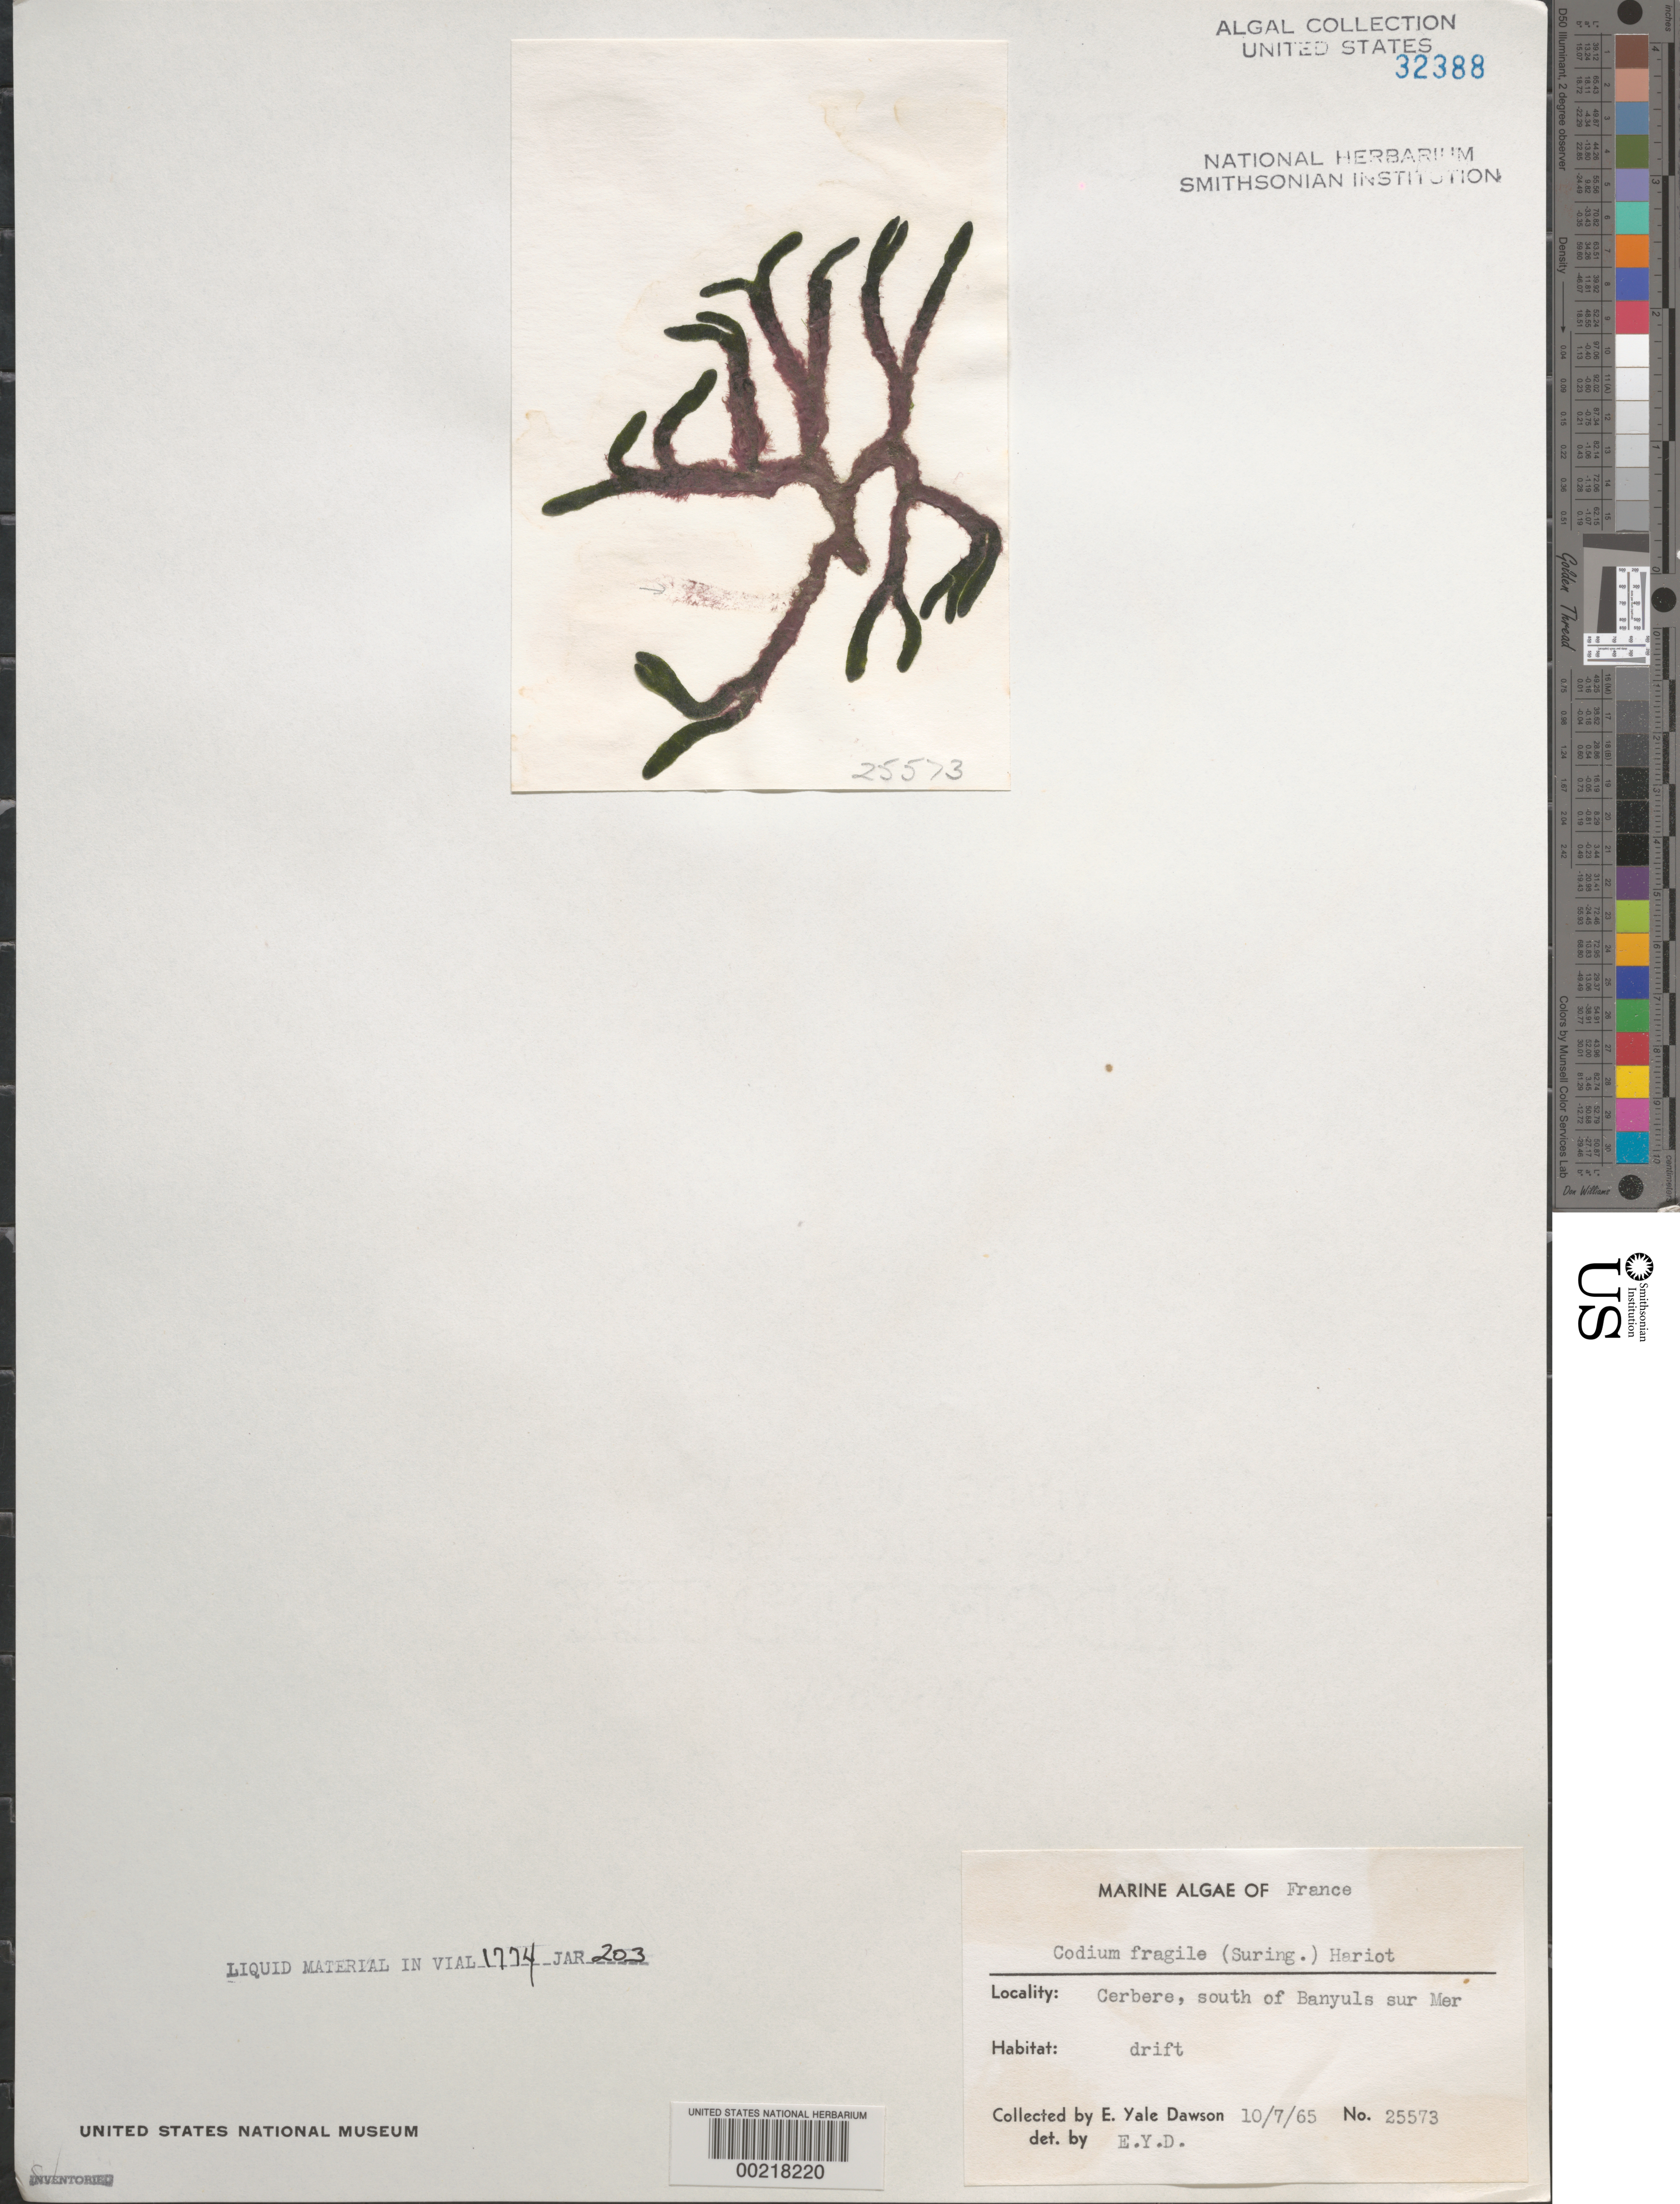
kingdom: Plantae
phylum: Chlorophyta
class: Ulvophyceae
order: Bryopsidales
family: Codiaceae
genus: Codium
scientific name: Codium fragile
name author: (Suringar) P. Hariot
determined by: Dawson, E. Y.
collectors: E. Y. Dawson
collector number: EYD 25573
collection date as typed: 07 Oct 1965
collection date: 1965-10-07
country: France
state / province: Occitanie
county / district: Pyrénées-Orientales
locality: Cerbere, south of Banyuls-sur-Mer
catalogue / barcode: US 32388